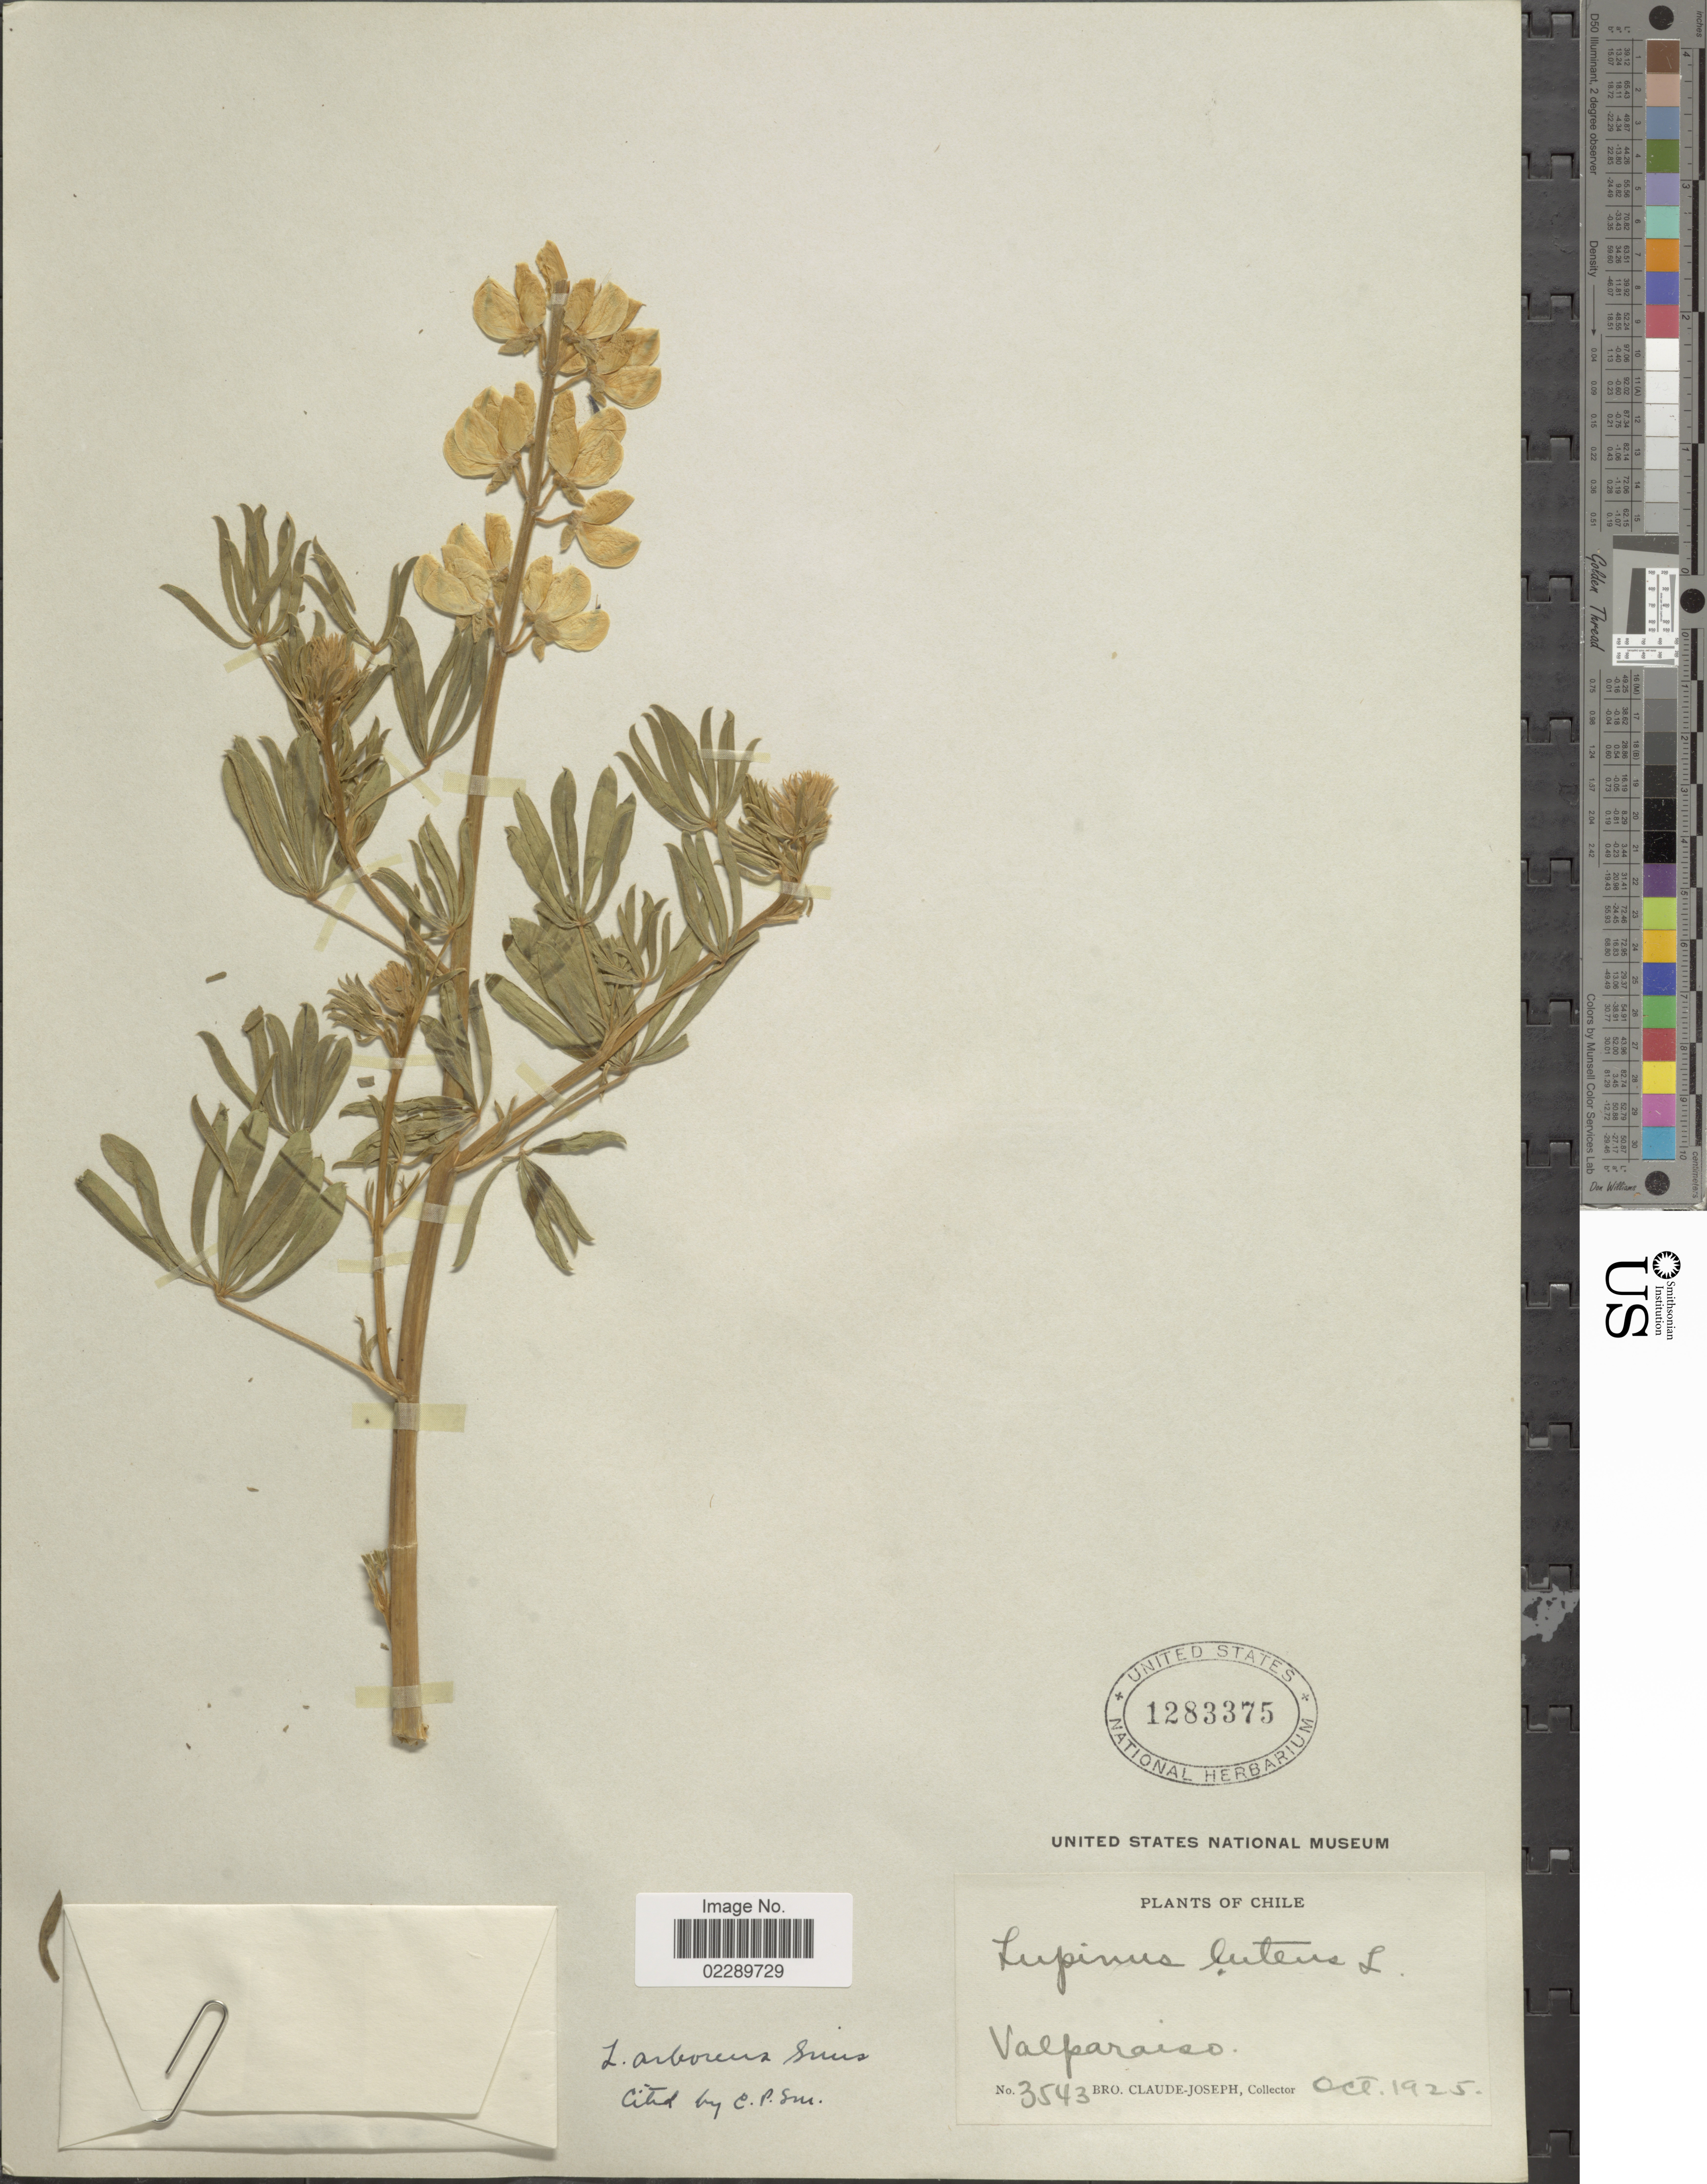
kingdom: Plantae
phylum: Tracheophyta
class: Magnoliopsida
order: Fabales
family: Fabaceae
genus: Lupinus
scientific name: Lupinus arboreus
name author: Sims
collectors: Bro. Claude-Joseph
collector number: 3543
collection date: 1925-10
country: Chile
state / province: Valparaíso (V)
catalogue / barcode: US 1283375